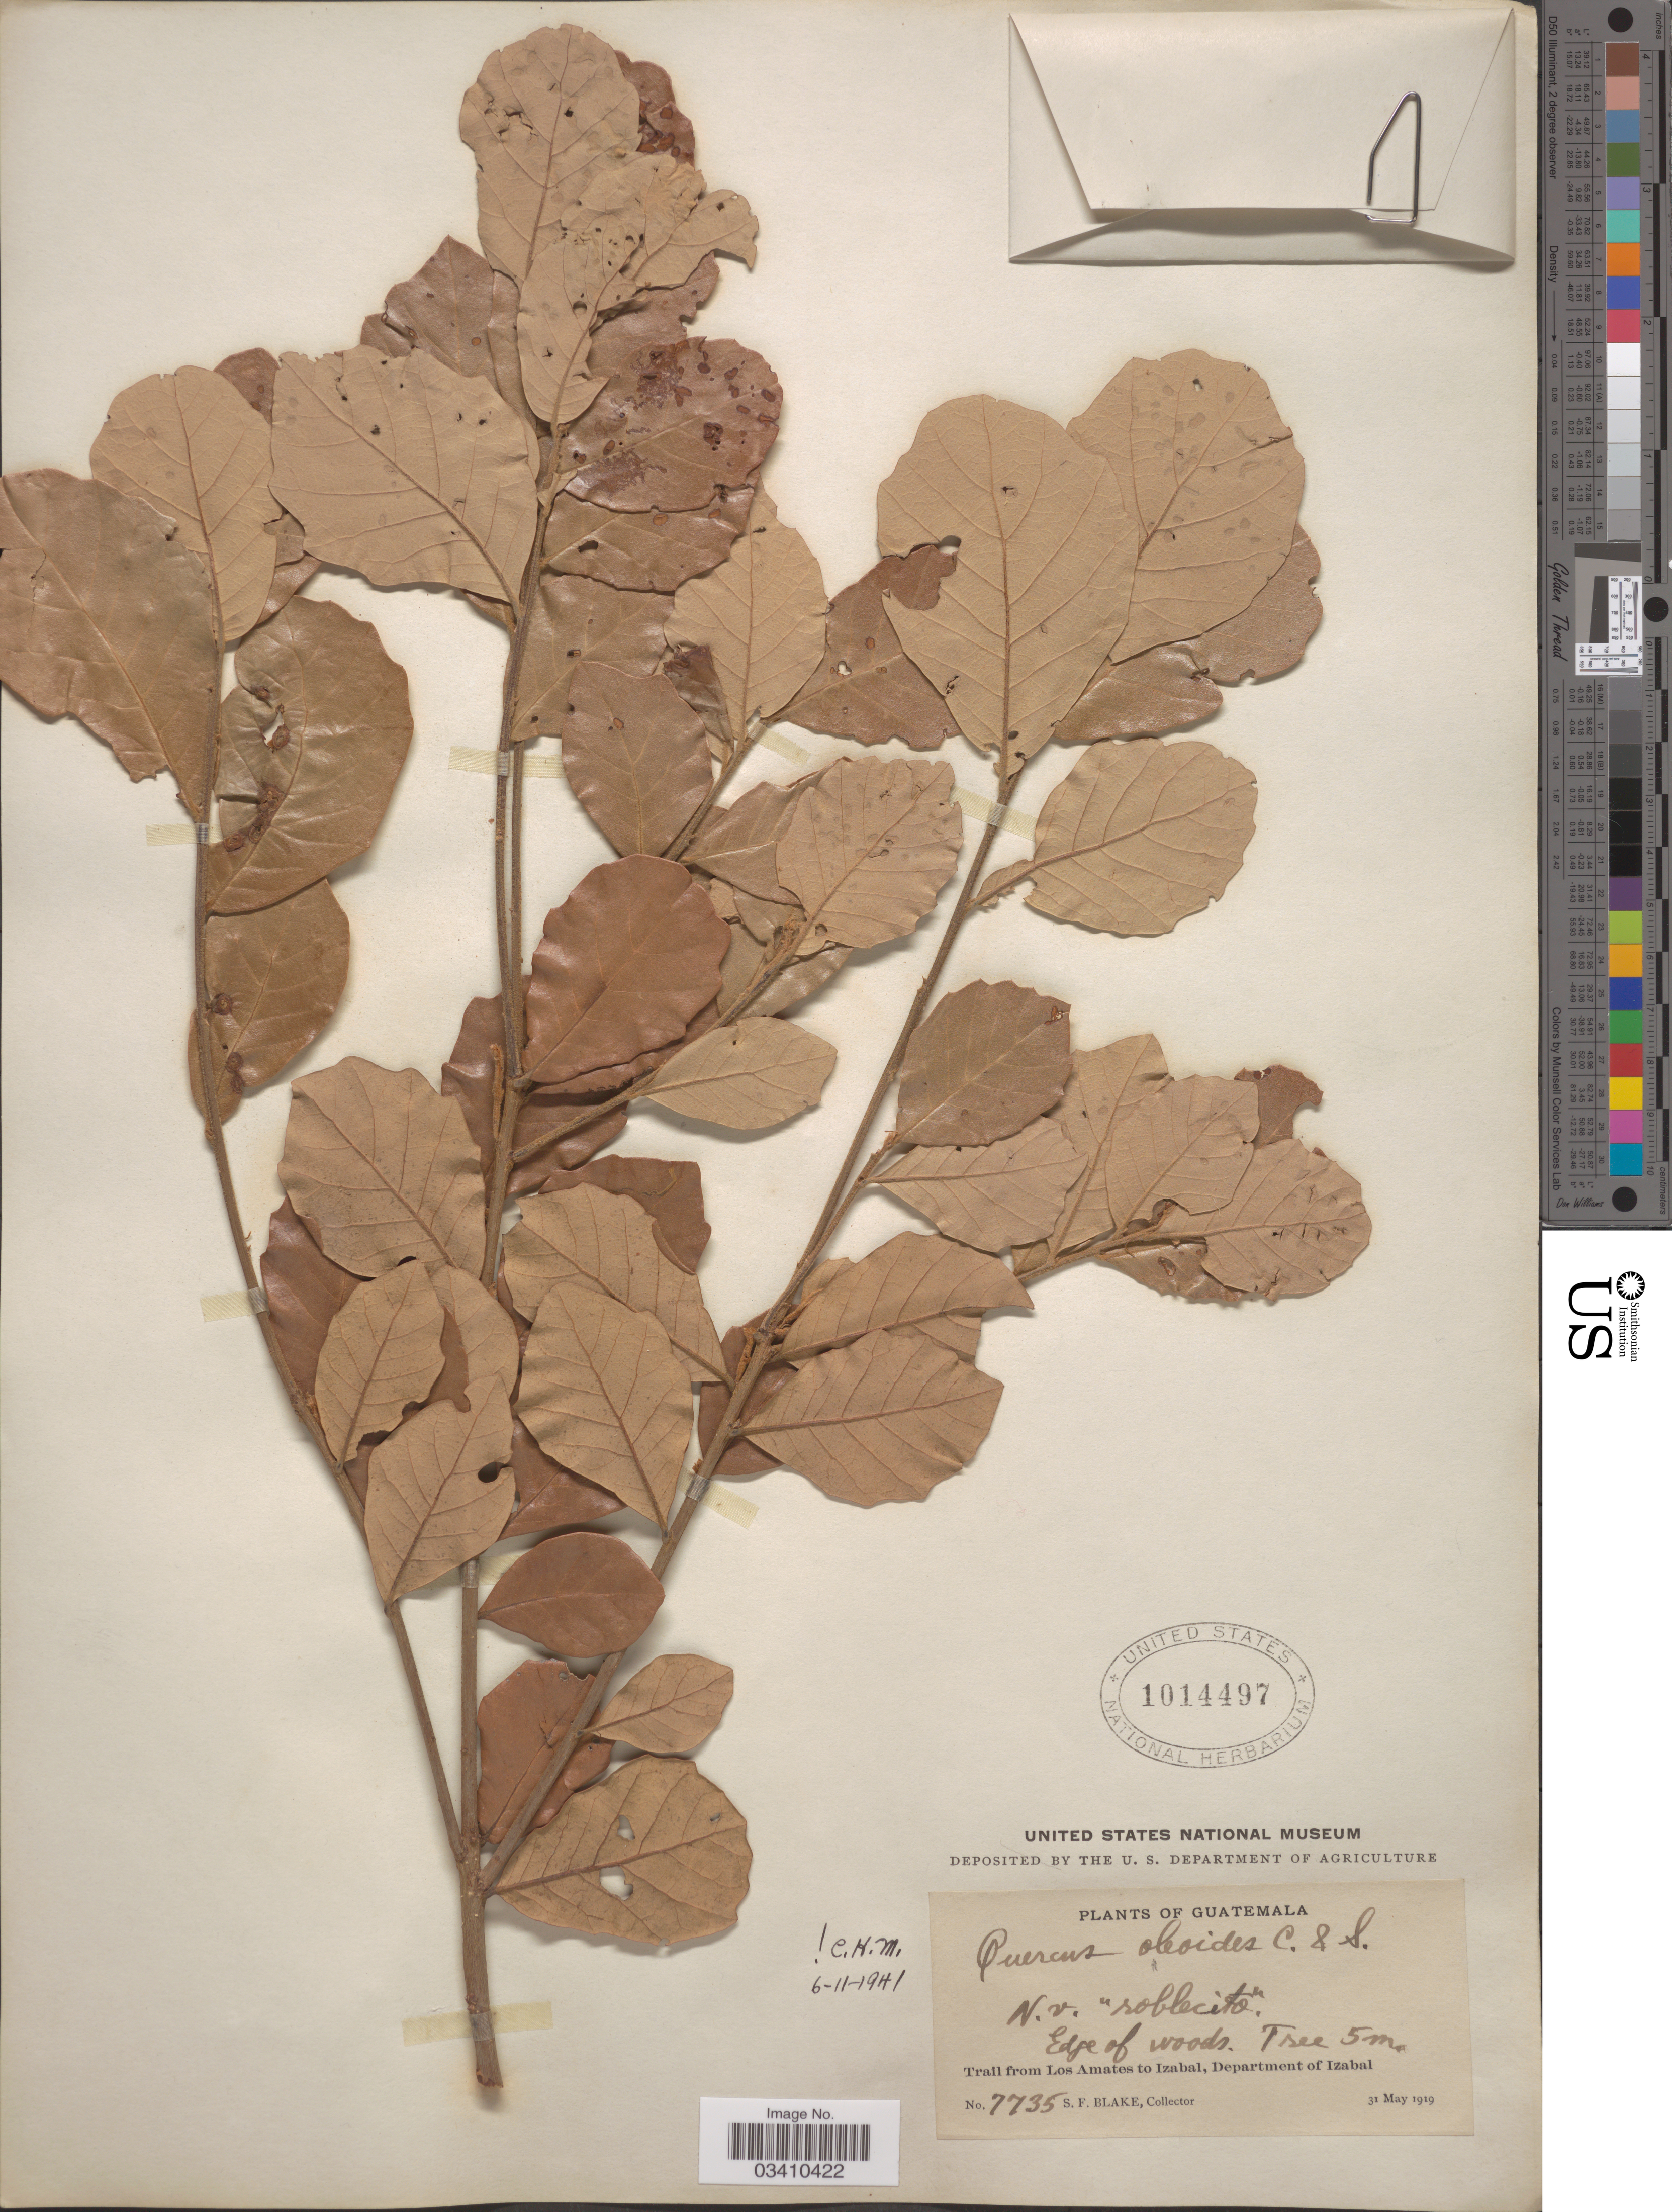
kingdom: Plantae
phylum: Tracheophyta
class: Magnoliopsida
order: Fagales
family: Fagaceae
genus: Quercus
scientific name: Quercus oleoides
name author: Schltdl. & Cham.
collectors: S. Blake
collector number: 7735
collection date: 1919-05-31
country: Guatemala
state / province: Izabal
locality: Trail from Los Amates to Izabal, Department of Izabal.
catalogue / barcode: US 1014497